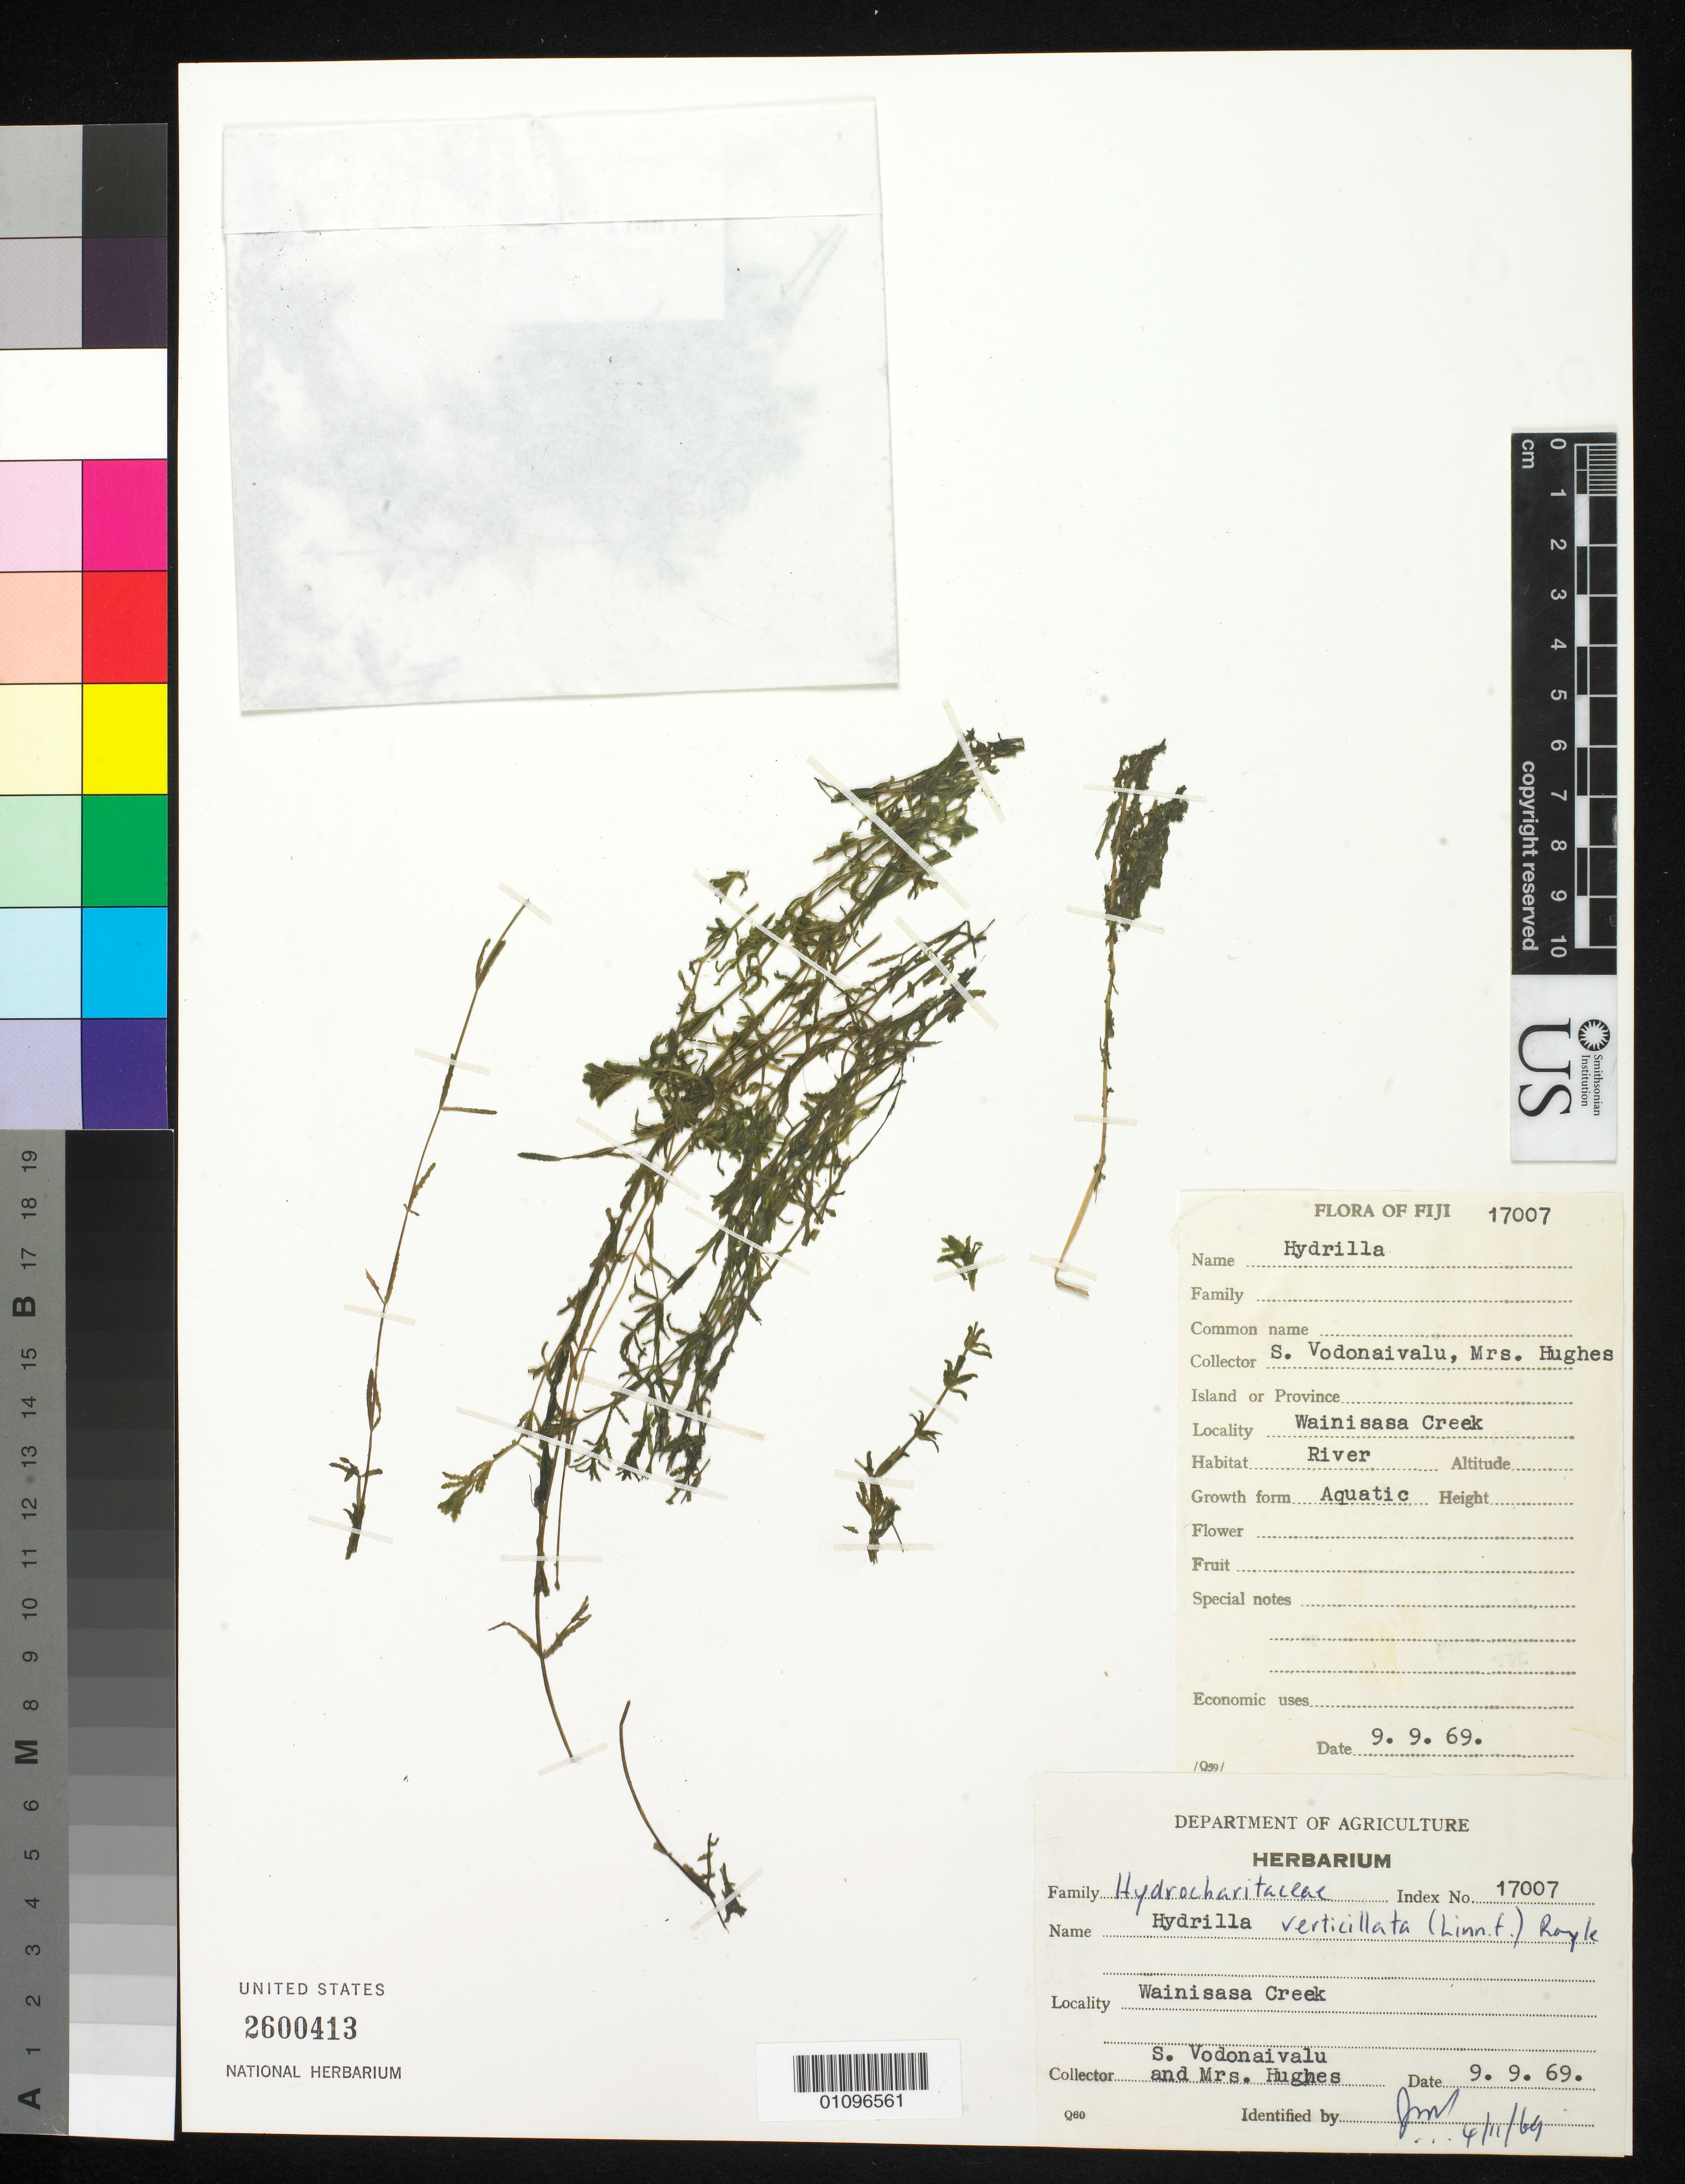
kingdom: Plantae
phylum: Tracheophyta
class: Liliopsida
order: Alismatales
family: Hydrocharitaceae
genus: Hydrilla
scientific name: Hydrilla verticillata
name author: (L. f.) Royle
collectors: S. Vodonaivalu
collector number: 17007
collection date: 1969-09-09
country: Fiji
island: Viti Levu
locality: Wainisasa Creek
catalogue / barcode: US 2600413